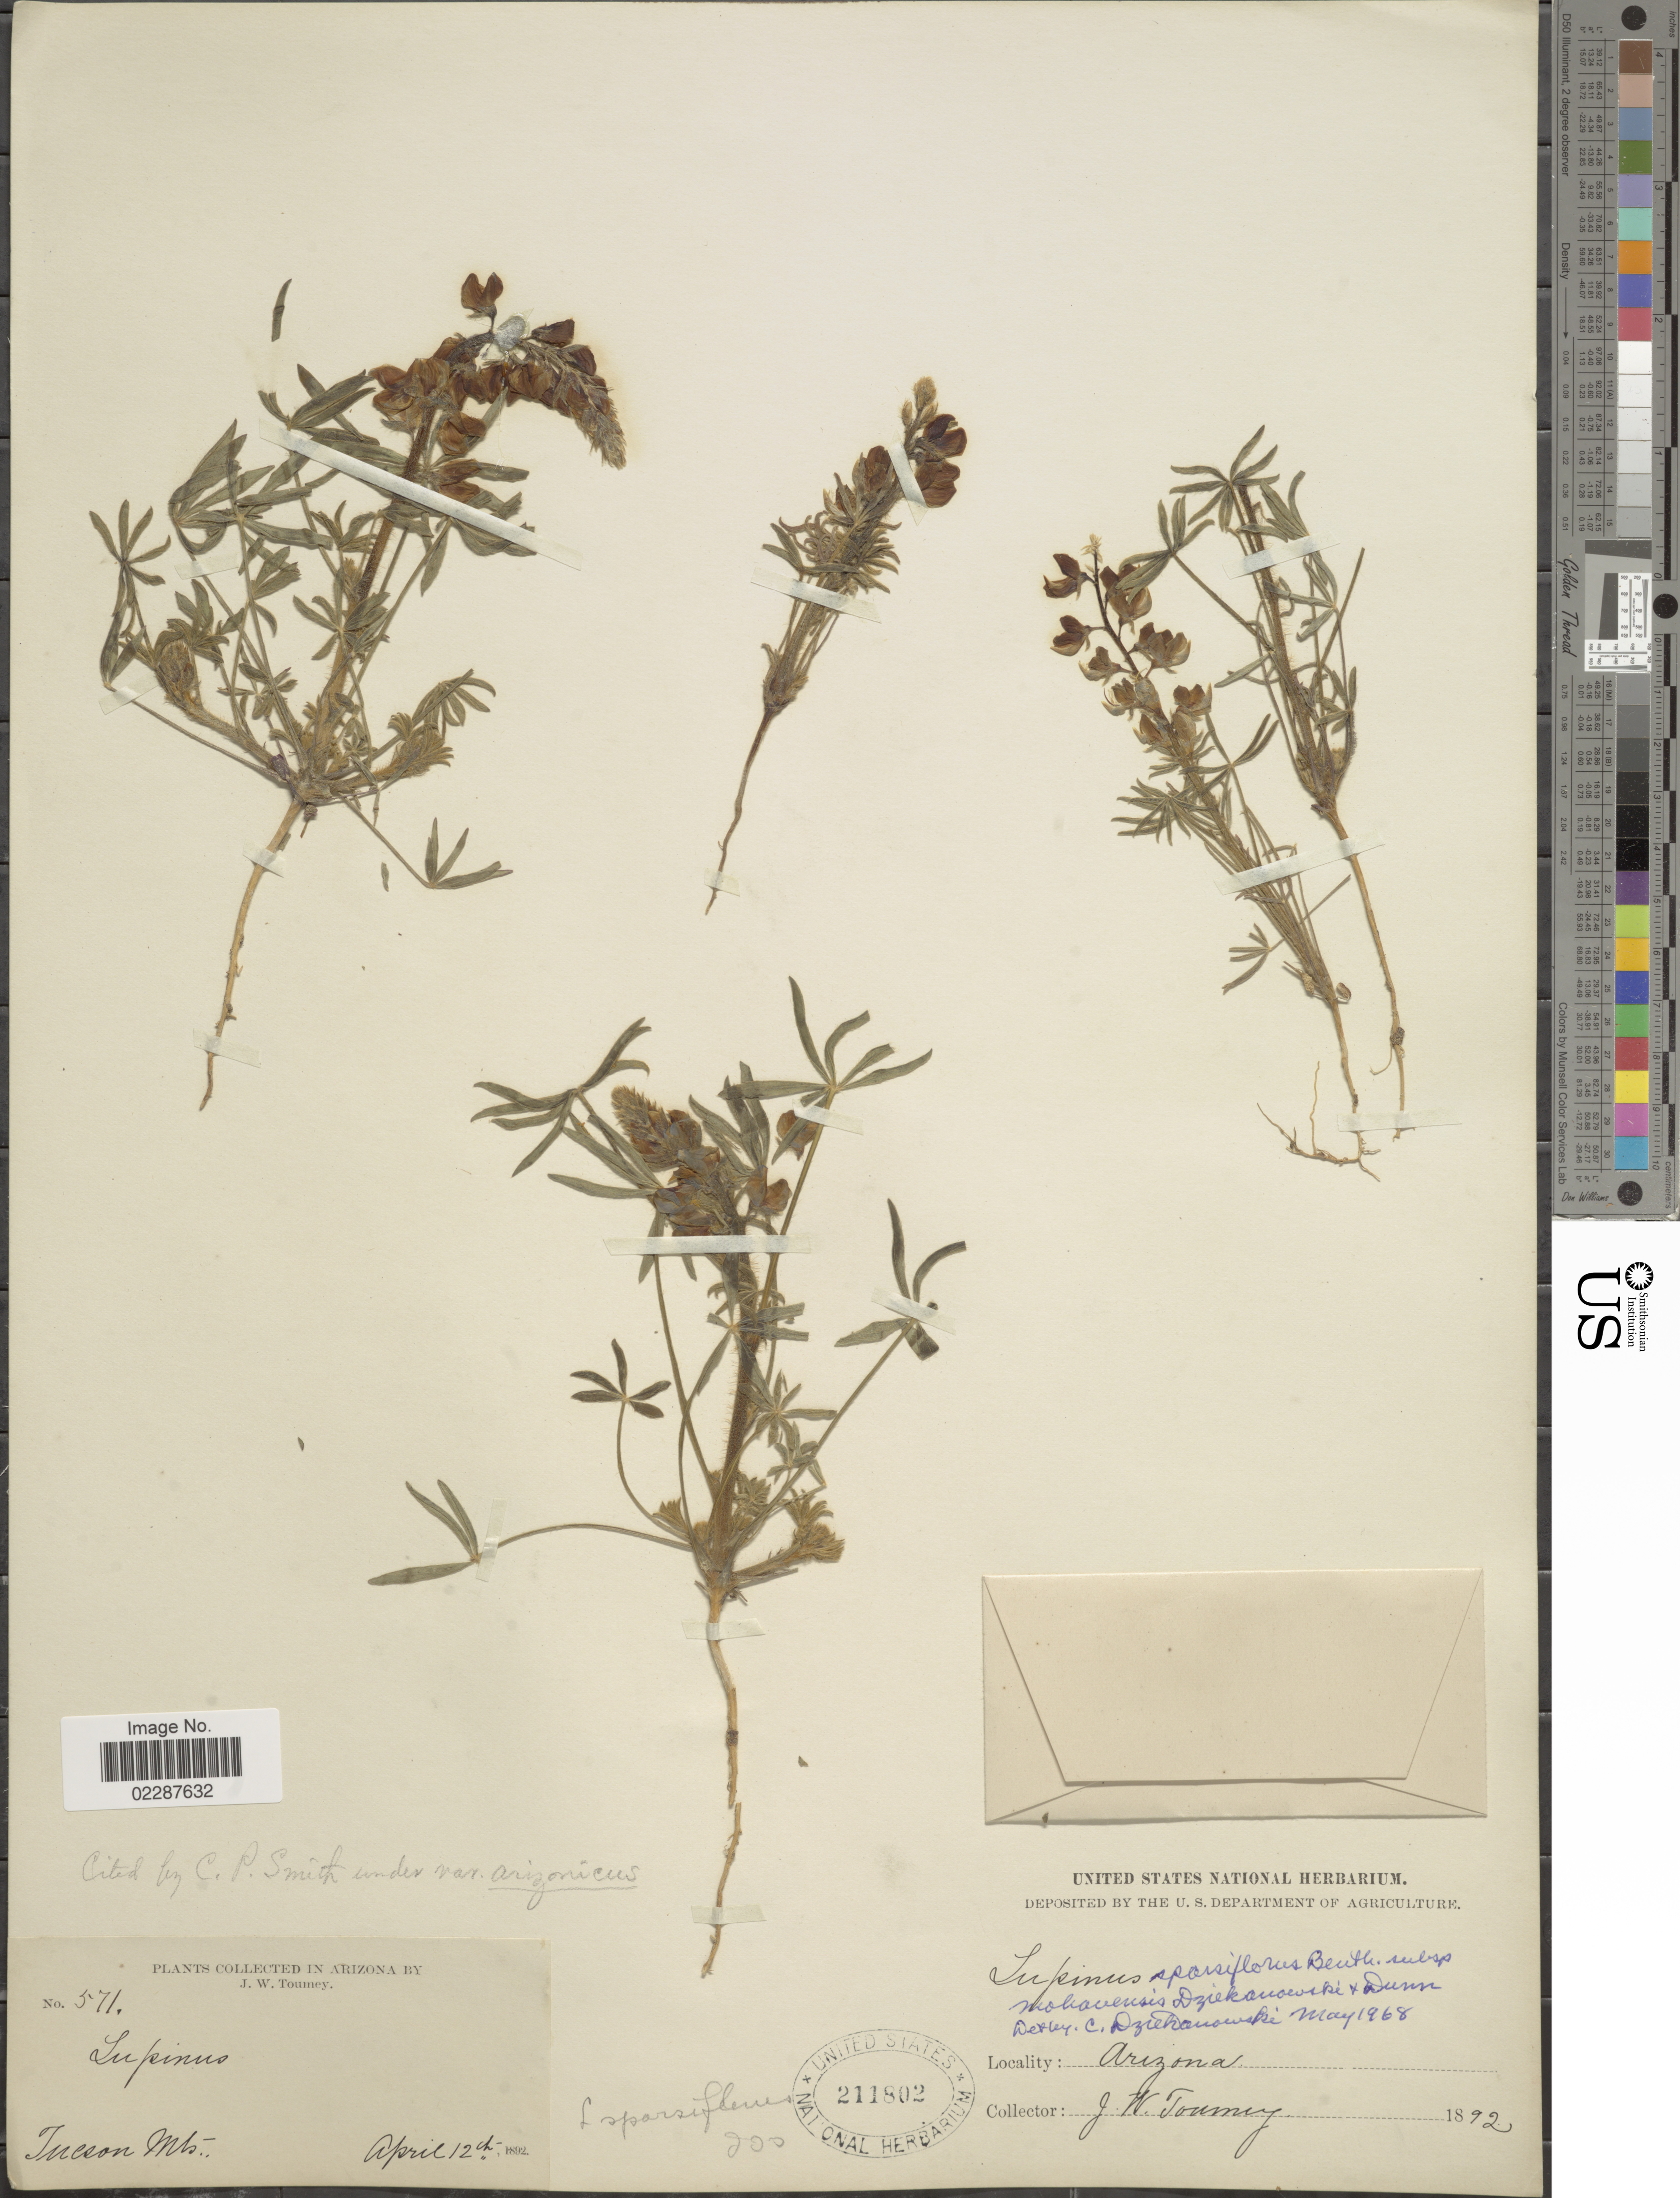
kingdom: Plantae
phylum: Tracheophyta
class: Magnoliopsida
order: Fabales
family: Fabaceae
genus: Lupinus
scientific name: Lupinus sparsiflorus subsp. mohavensis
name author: Dziekanowski & D.B. Dunn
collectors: J. W. Toumey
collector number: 571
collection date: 1892-04-12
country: United States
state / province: Arizona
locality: Tucson Mts.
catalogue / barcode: US 211802